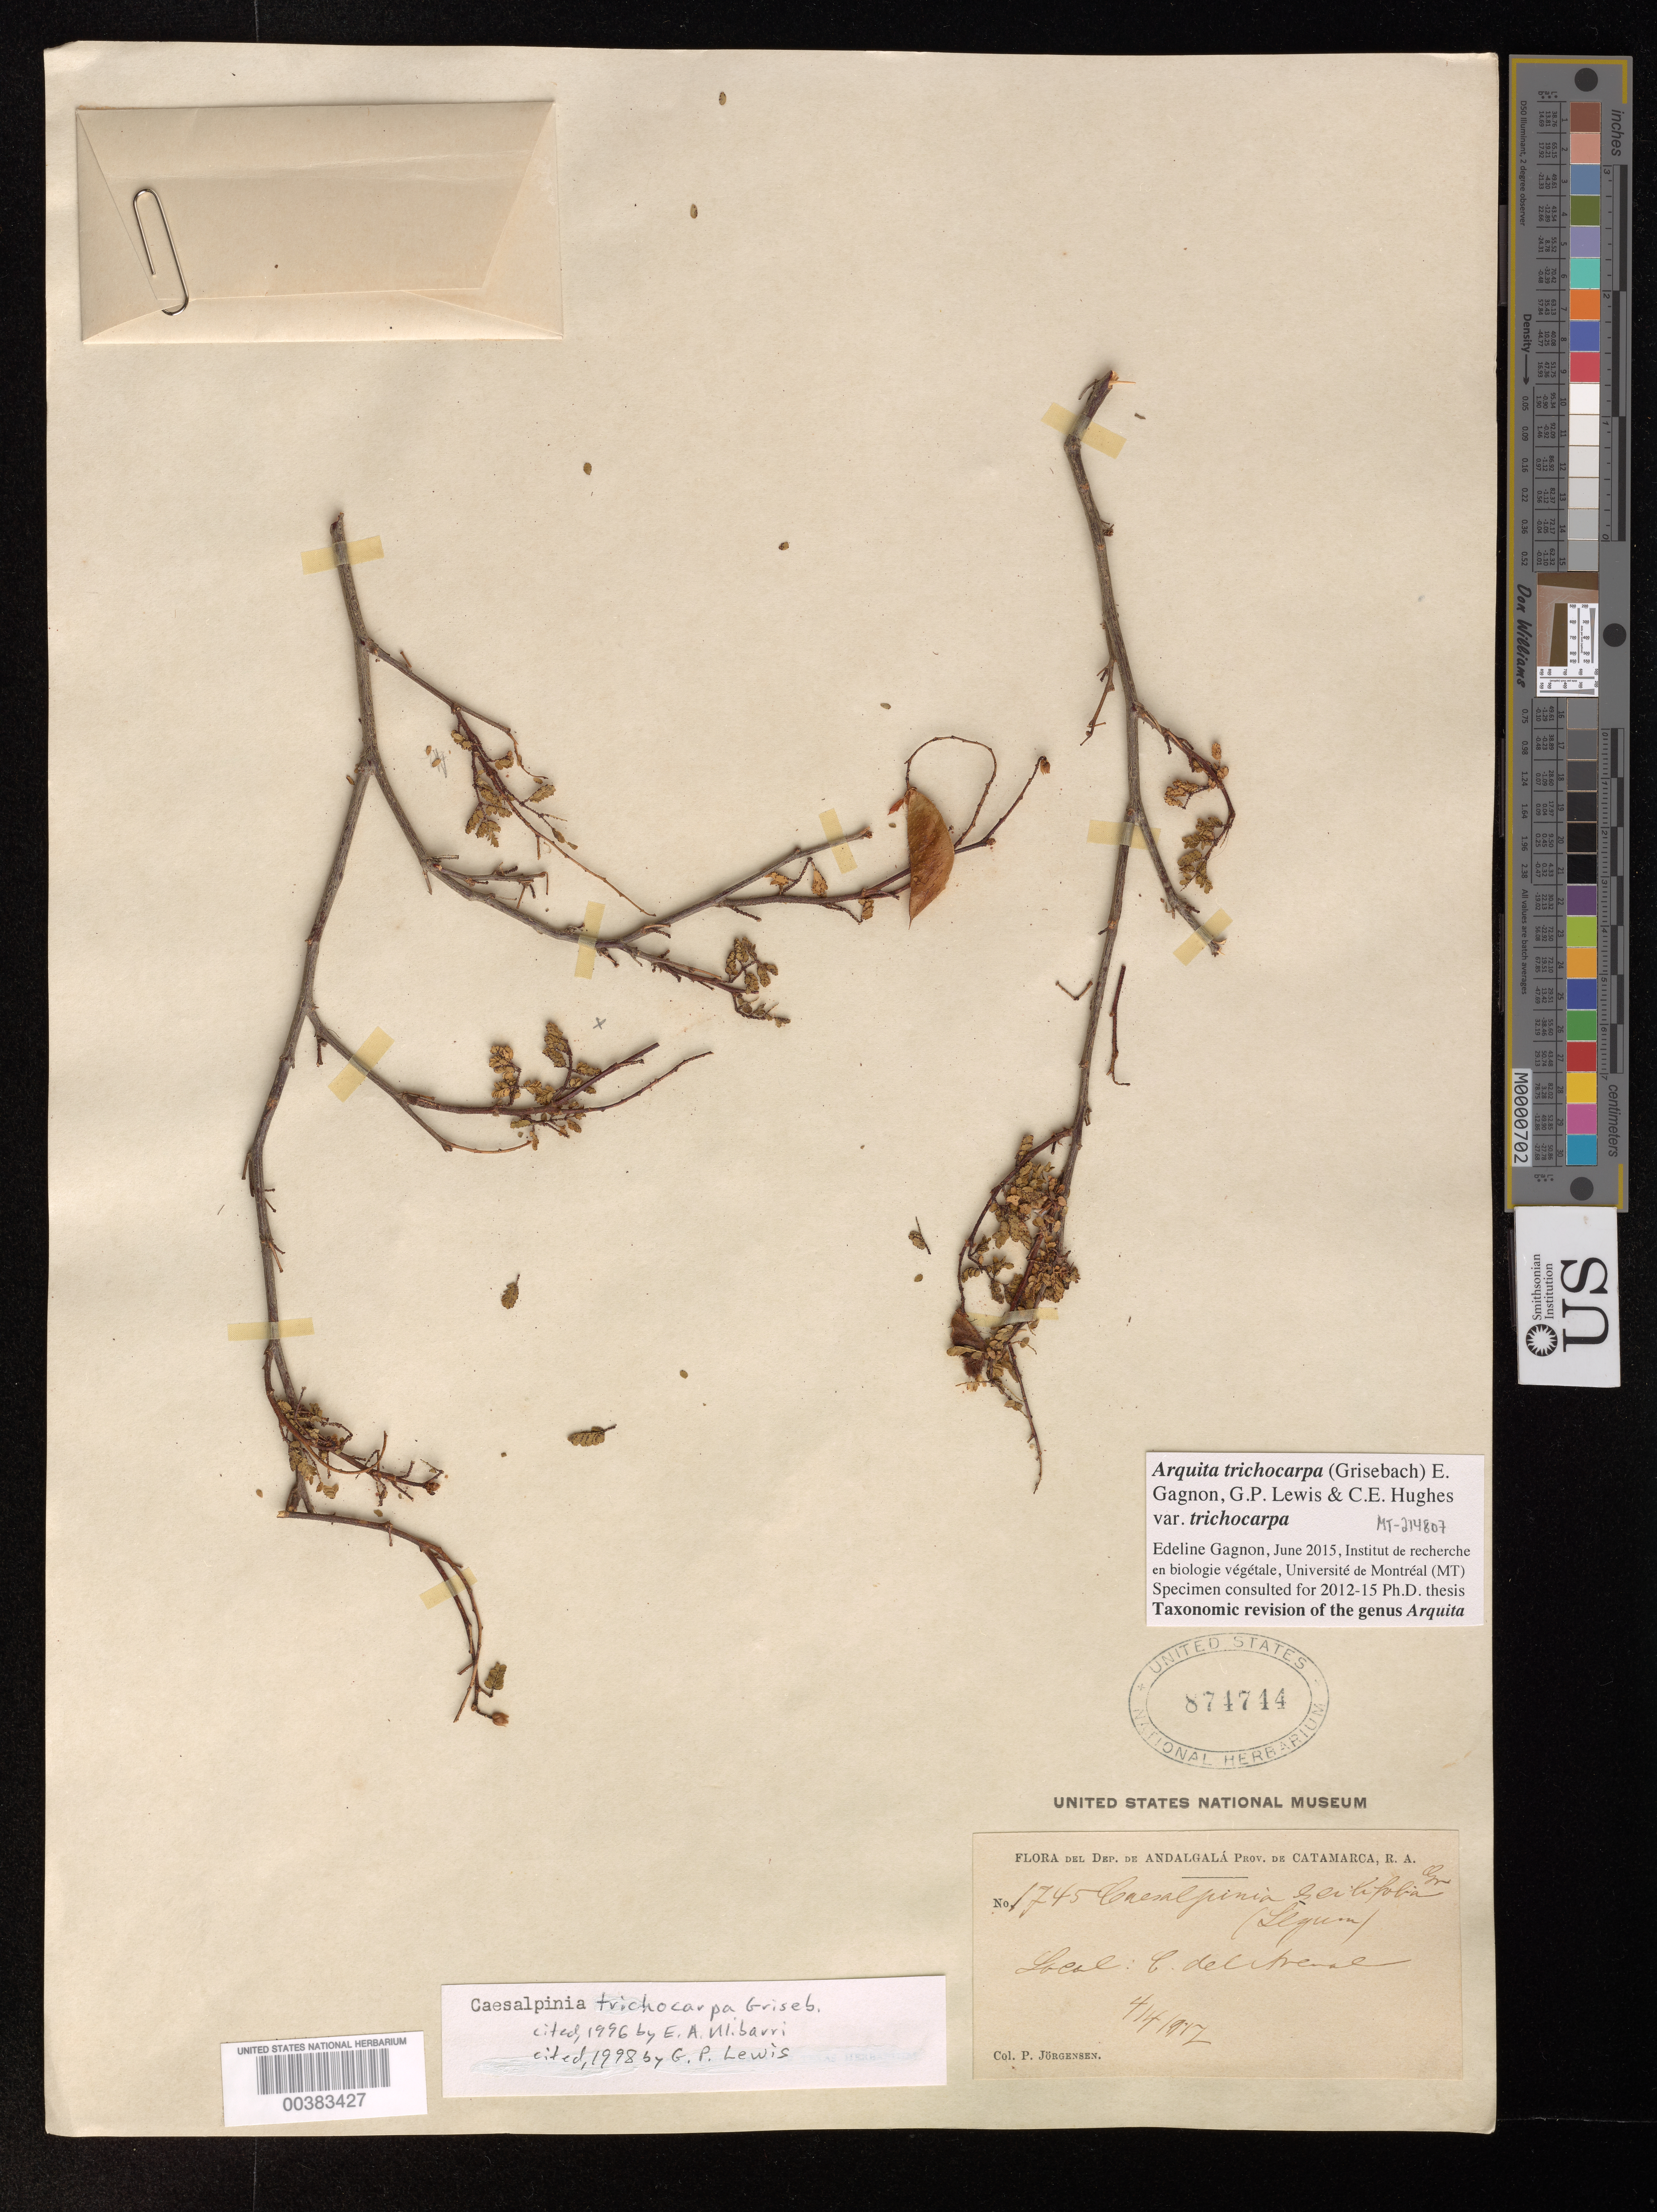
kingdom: Plantae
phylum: Tracheophyta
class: Magnoliopsida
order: Fabales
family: Fabaceae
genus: Arquita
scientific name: Arquita trichocarpa var. trichocarpa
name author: (Griseb.) Gagnon et al.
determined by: Gagnon, Edeline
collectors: P. Jorgensen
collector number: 1745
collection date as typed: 04 Apr 1892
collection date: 1892-04-04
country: Argentina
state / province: Catamarca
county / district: Andalgalá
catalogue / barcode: US 874744